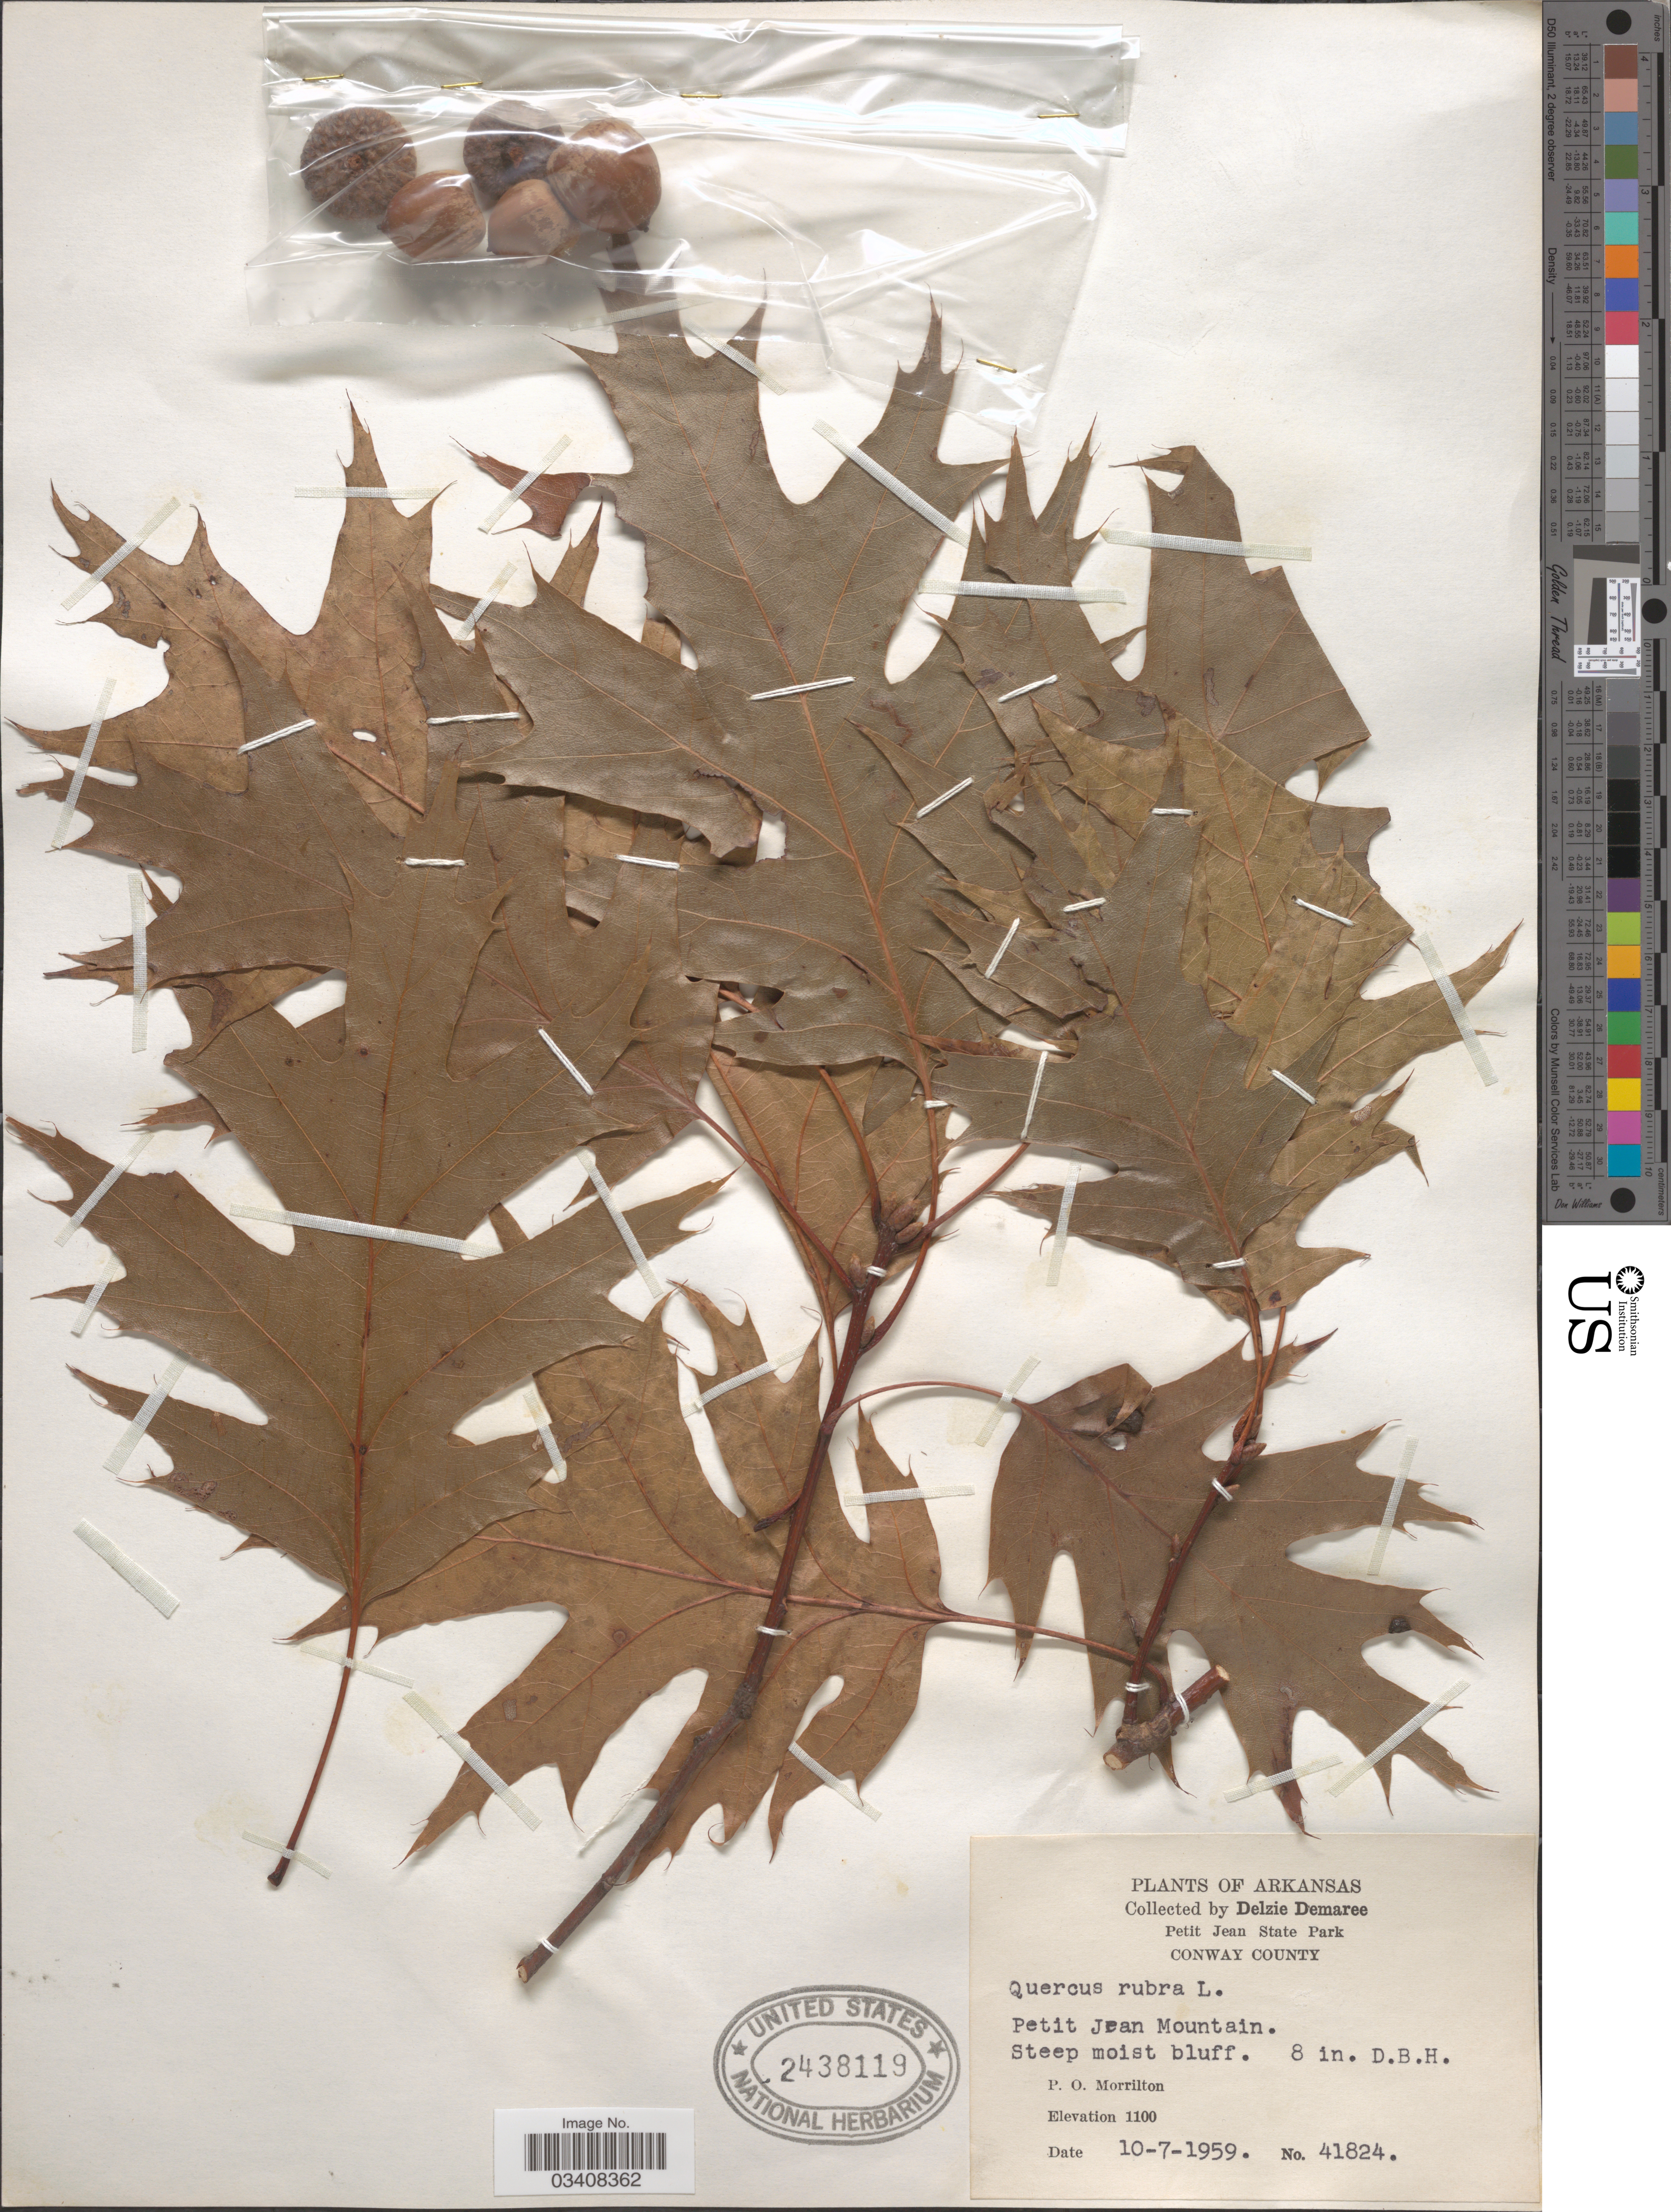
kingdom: Plantae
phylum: Tracheophyta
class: Magnoliopsida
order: Fagales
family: Fagaceae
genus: Quercus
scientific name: Quercus rubra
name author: L.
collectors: D. Demaree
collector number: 41824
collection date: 1959-07-10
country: United States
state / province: Arkansas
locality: Petit Jean State Park. Conway County. Petit Jean Mountain. P.O. Morrilton.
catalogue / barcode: US 2438119